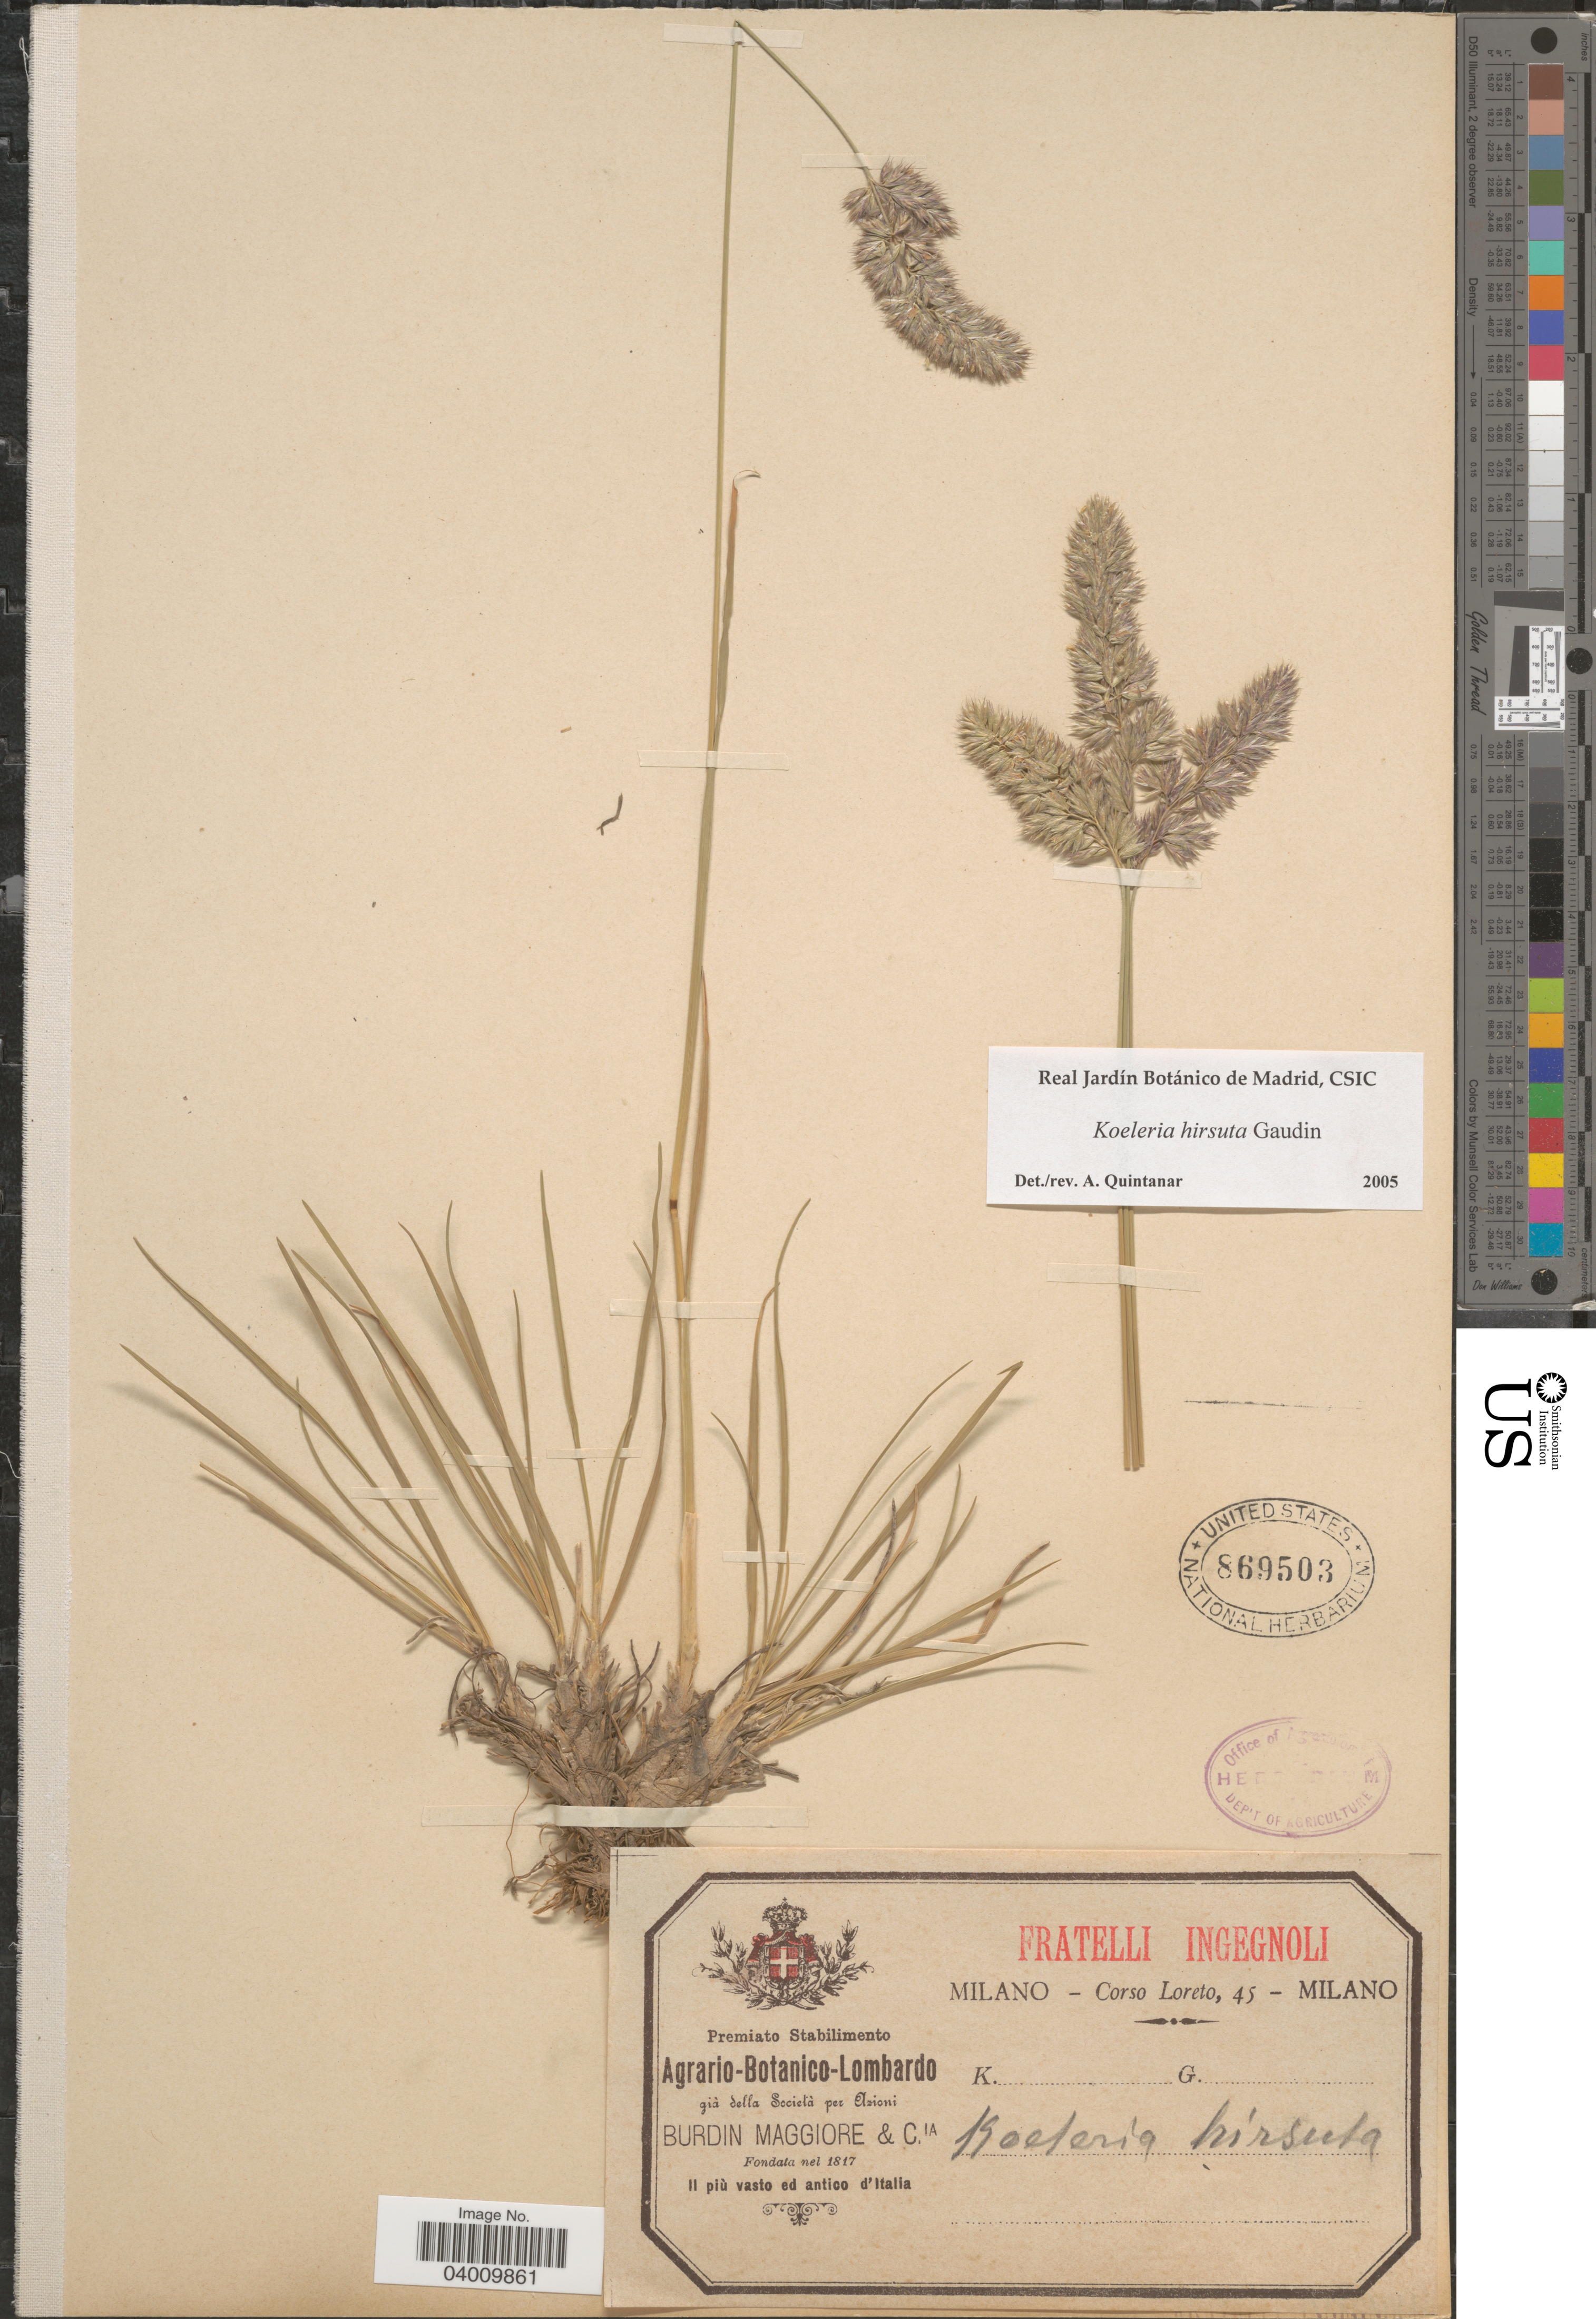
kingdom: Plantae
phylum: Tracheophyta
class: Liliopsida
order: Poales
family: Poaceae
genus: Koeleria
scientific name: Koeleria hirsuta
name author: Gaudin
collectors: Loreto, C.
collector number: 45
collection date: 1817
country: Italy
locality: milano.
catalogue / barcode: US 869503